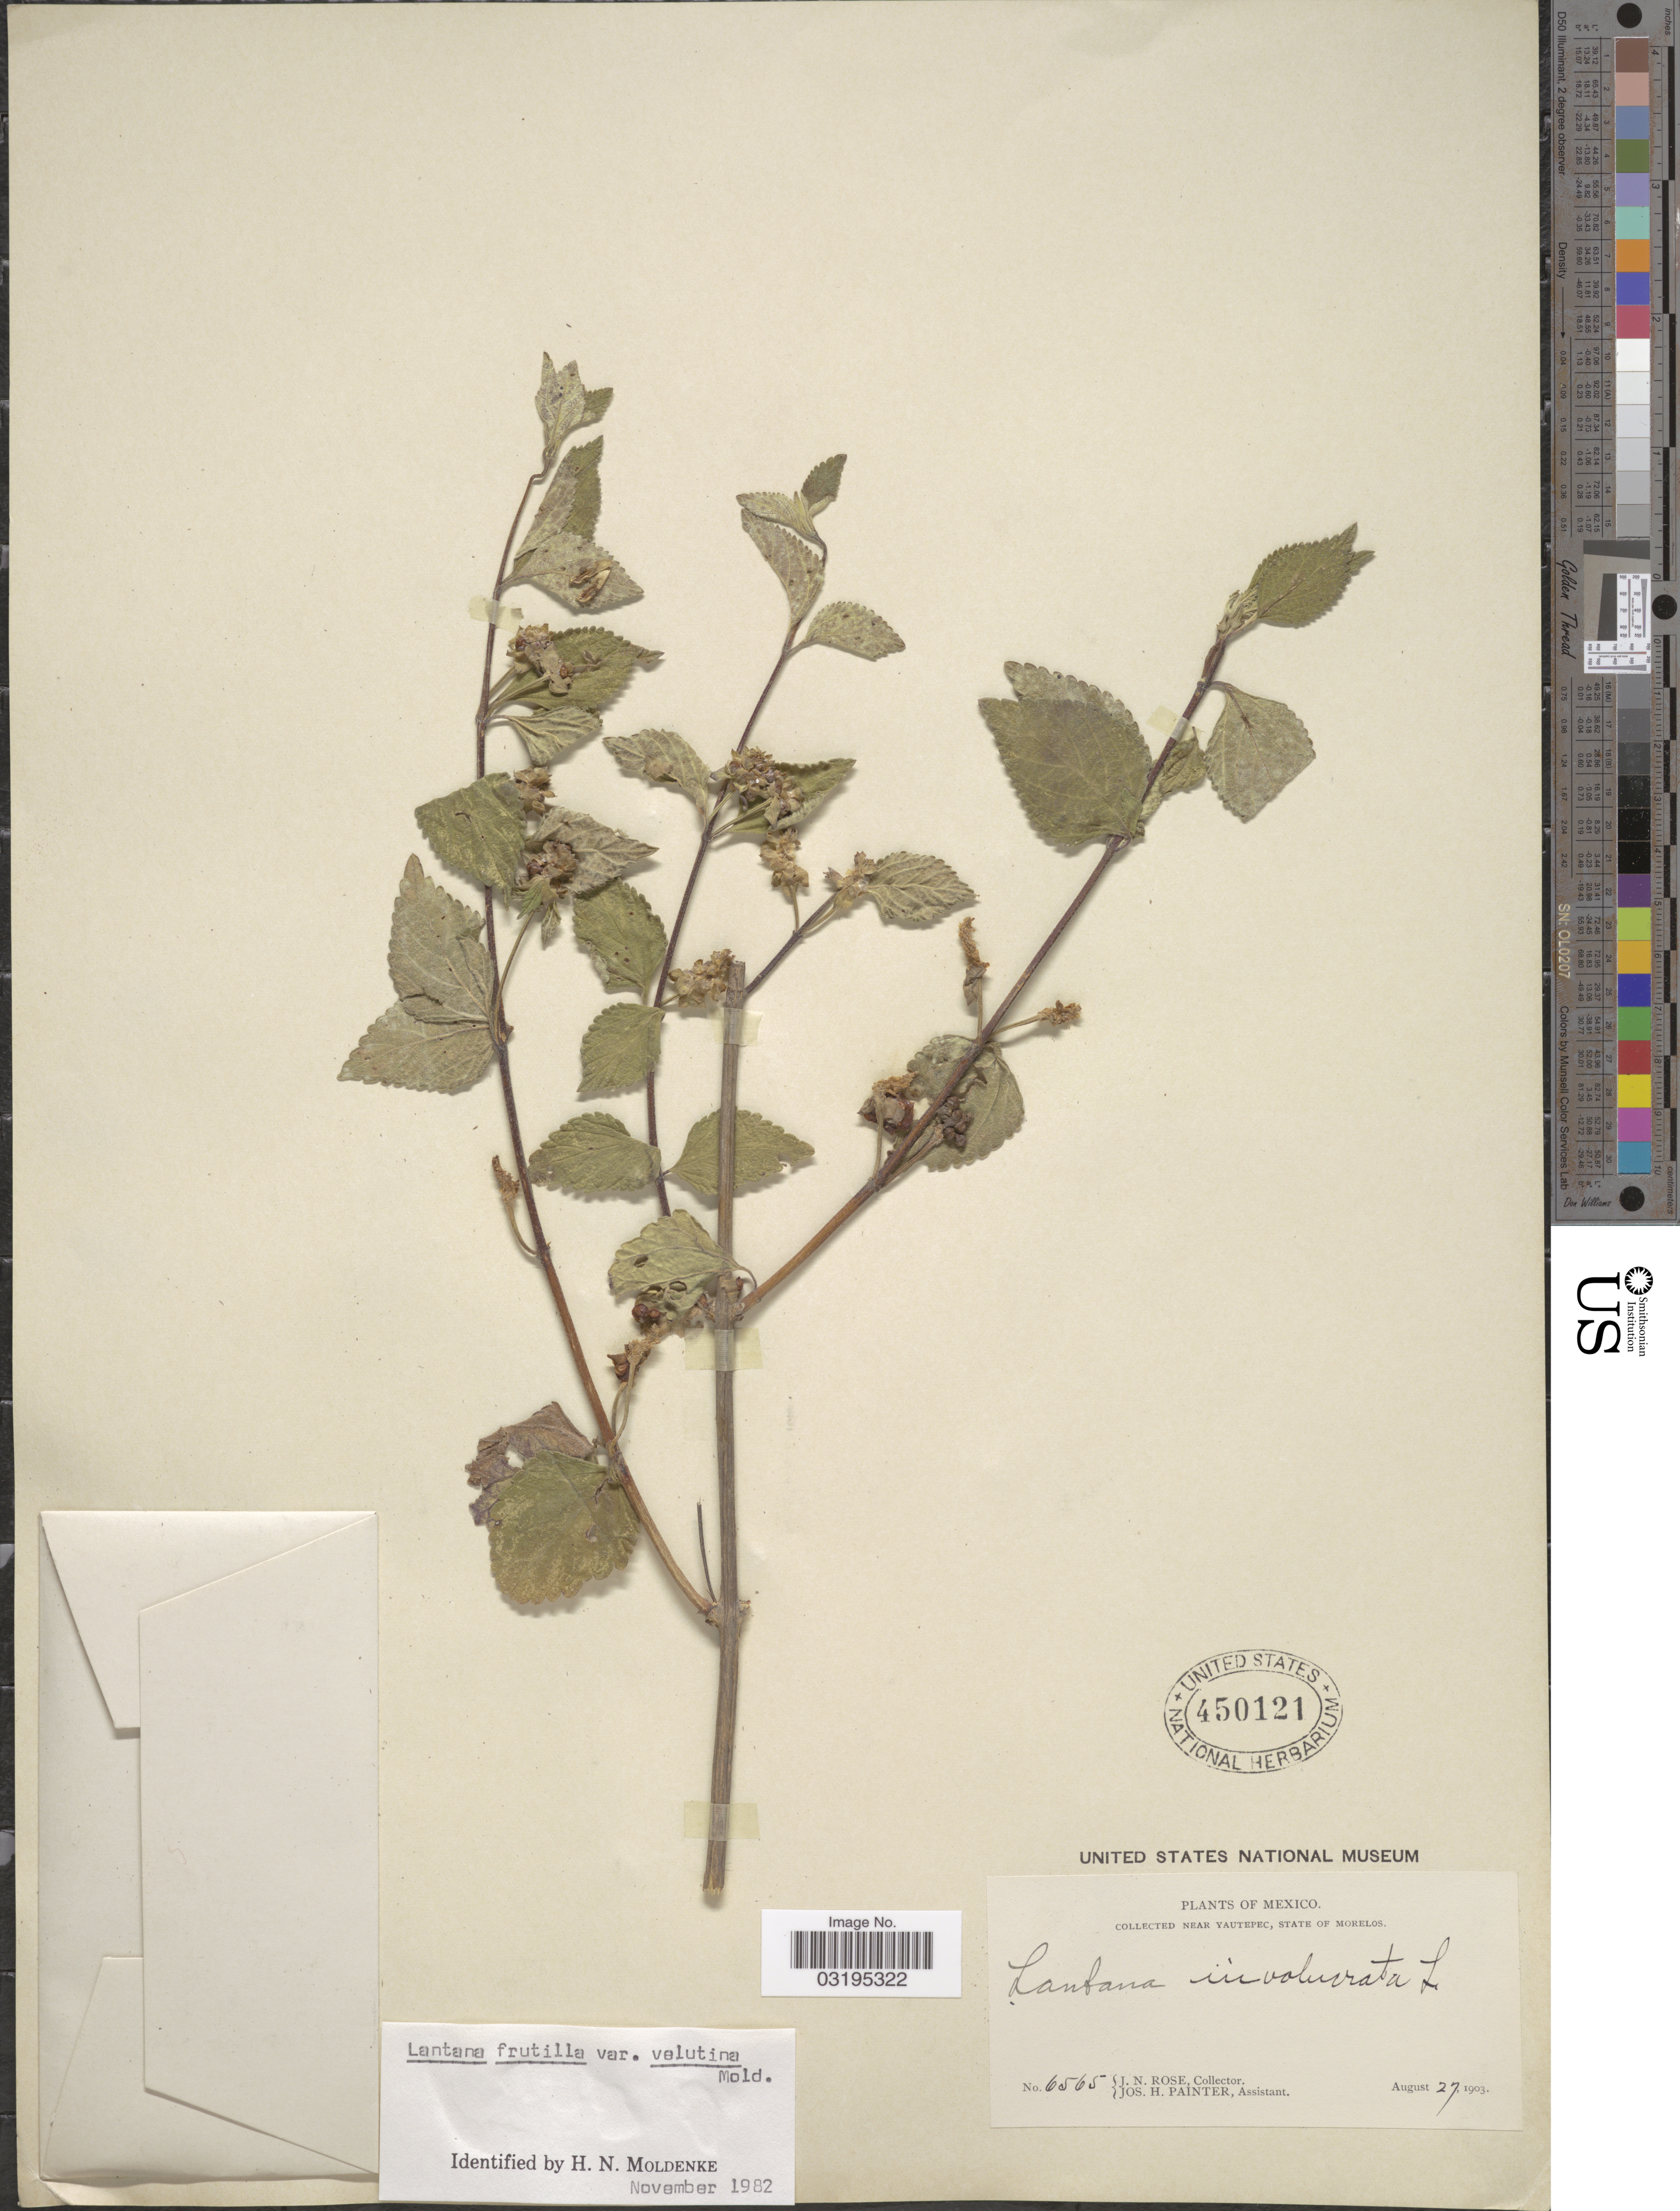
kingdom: Plantae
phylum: Tracheophyta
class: Magnoliopsida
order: Lamiales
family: Verbenaceae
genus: Lantana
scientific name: Lantana frutilla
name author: Moldenke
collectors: J. N. Rose & J. H. Painter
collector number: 6565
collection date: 1903-08-27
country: Mexico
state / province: Morelos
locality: Near Yautepec.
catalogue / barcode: US 450121